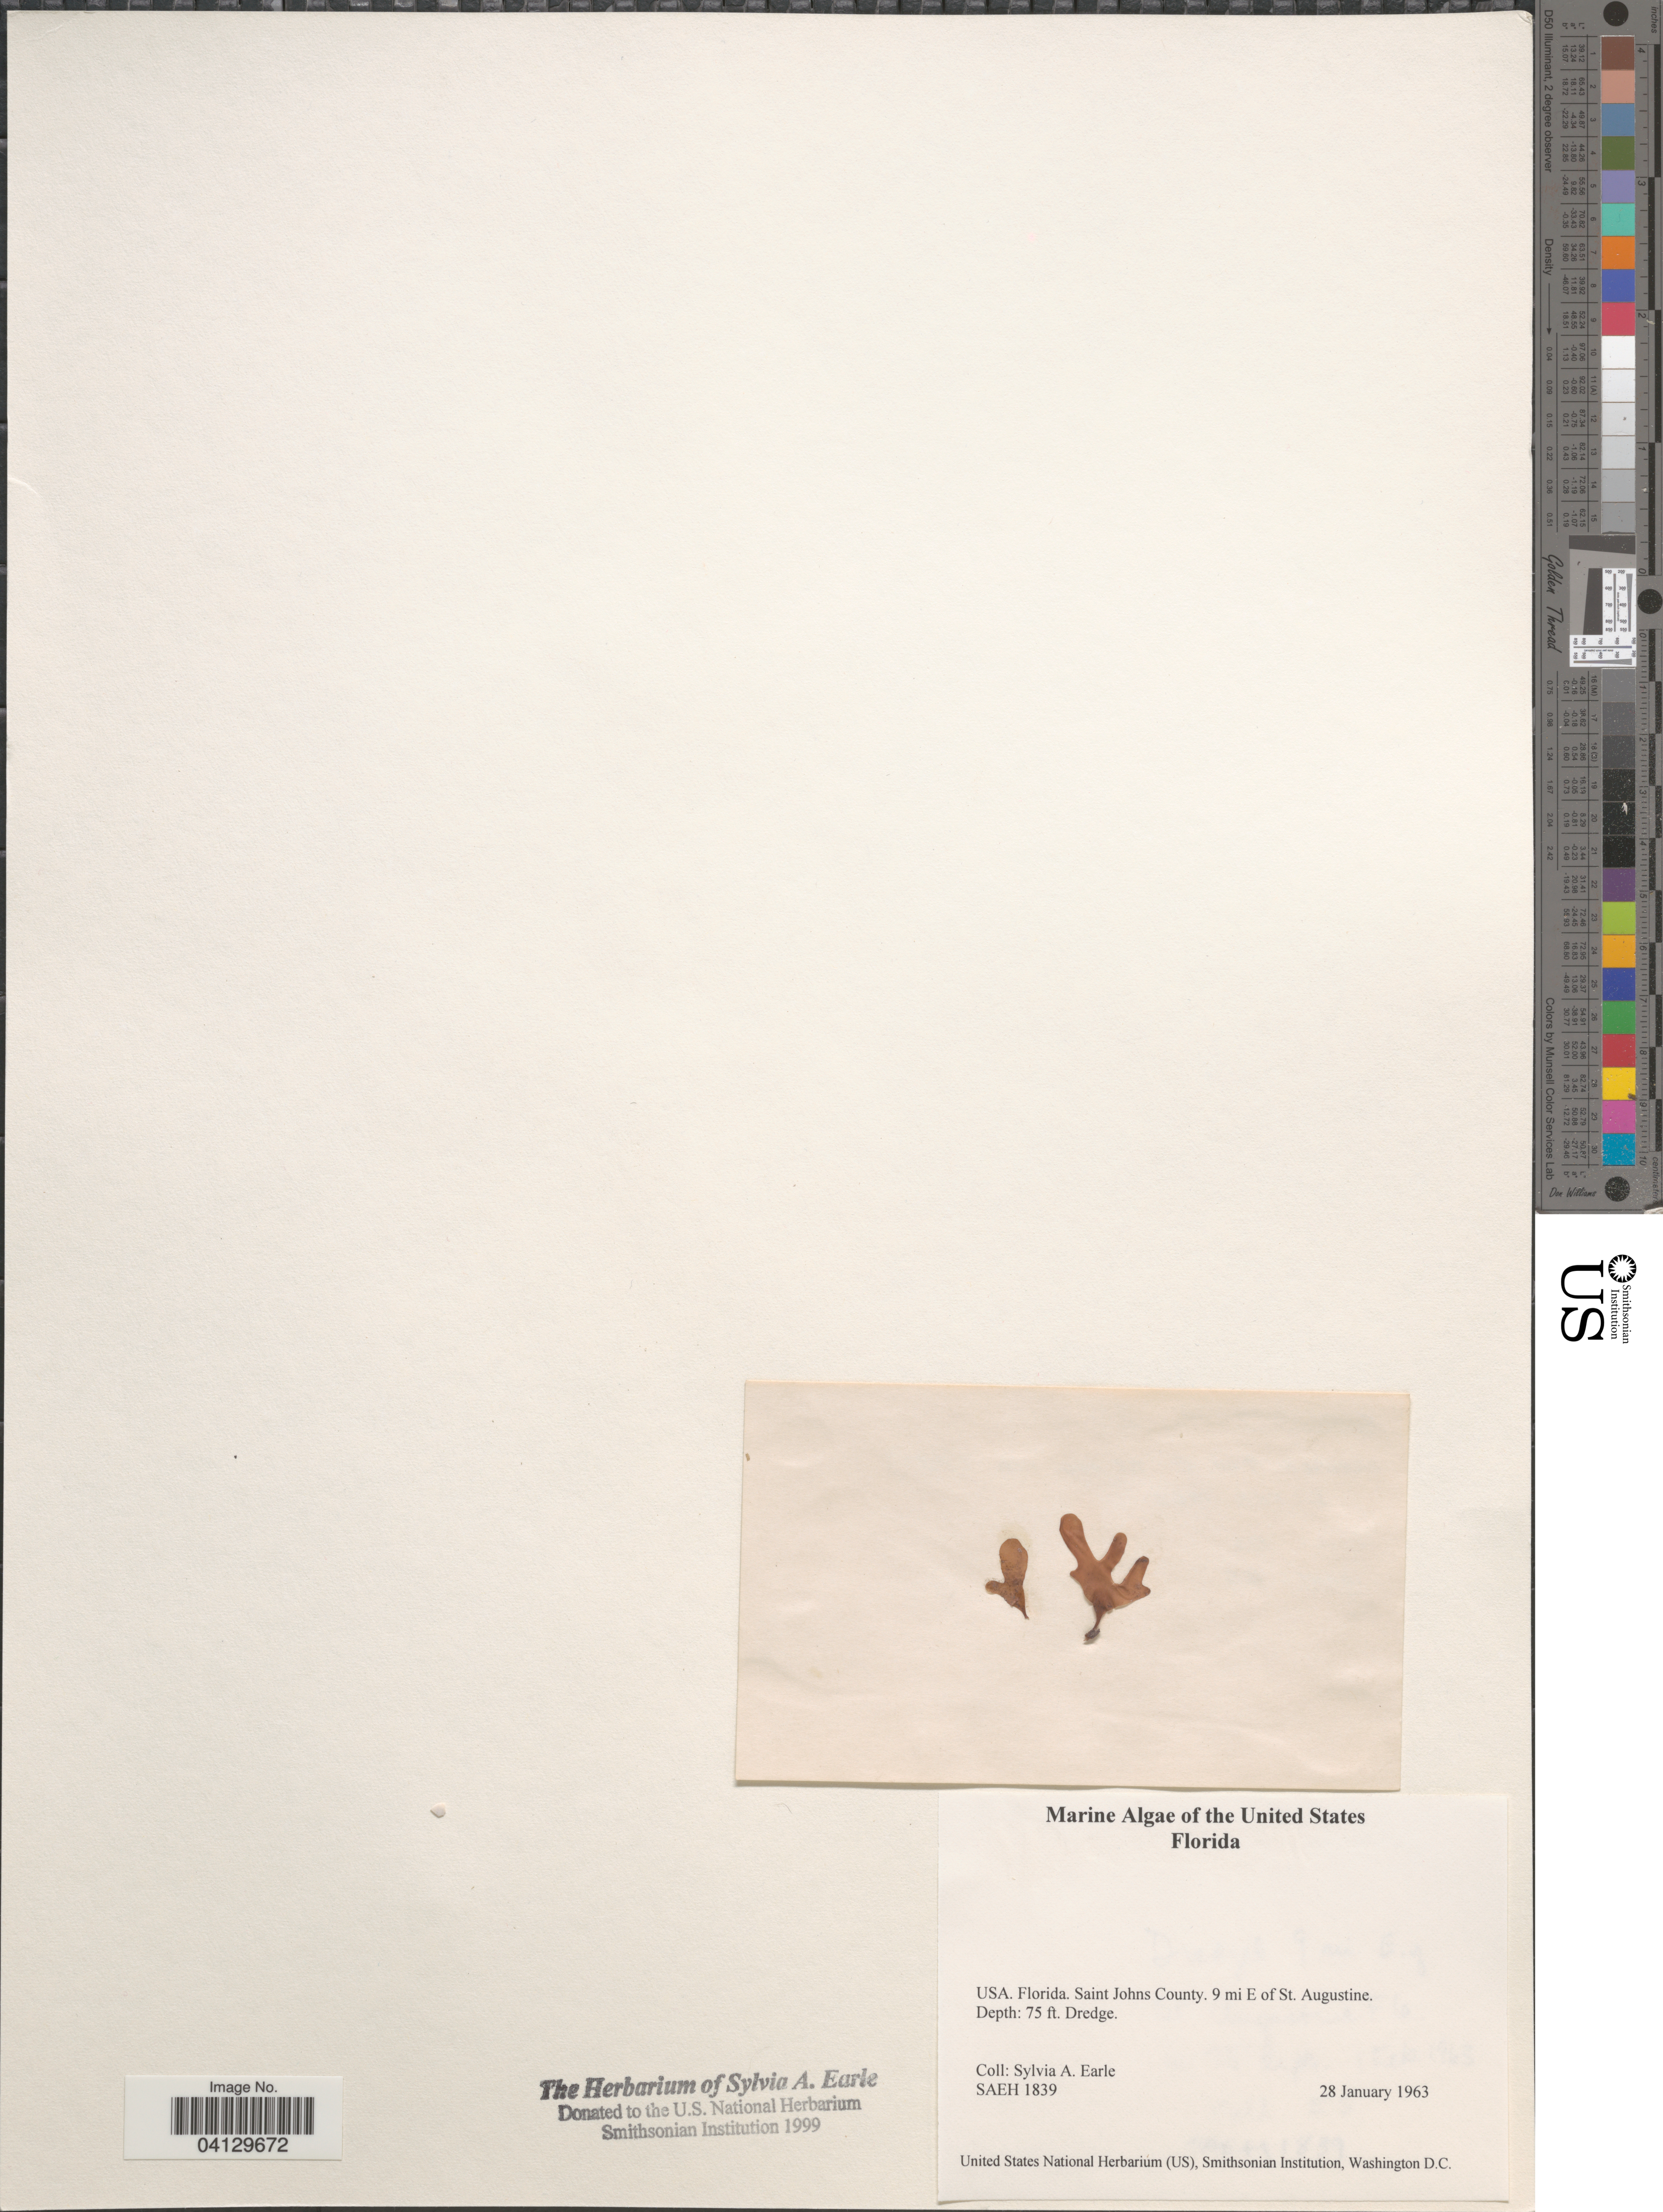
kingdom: Plantae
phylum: Rhodophyta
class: Florideophyceae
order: Corallinales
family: Corallinaceae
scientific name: Crustose Coralline Algae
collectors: S. A. Earle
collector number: SAEH1839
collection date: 1963-01-28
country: United States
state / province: Florida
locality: Saint Johns County. 9 mi E of St. Augustine.